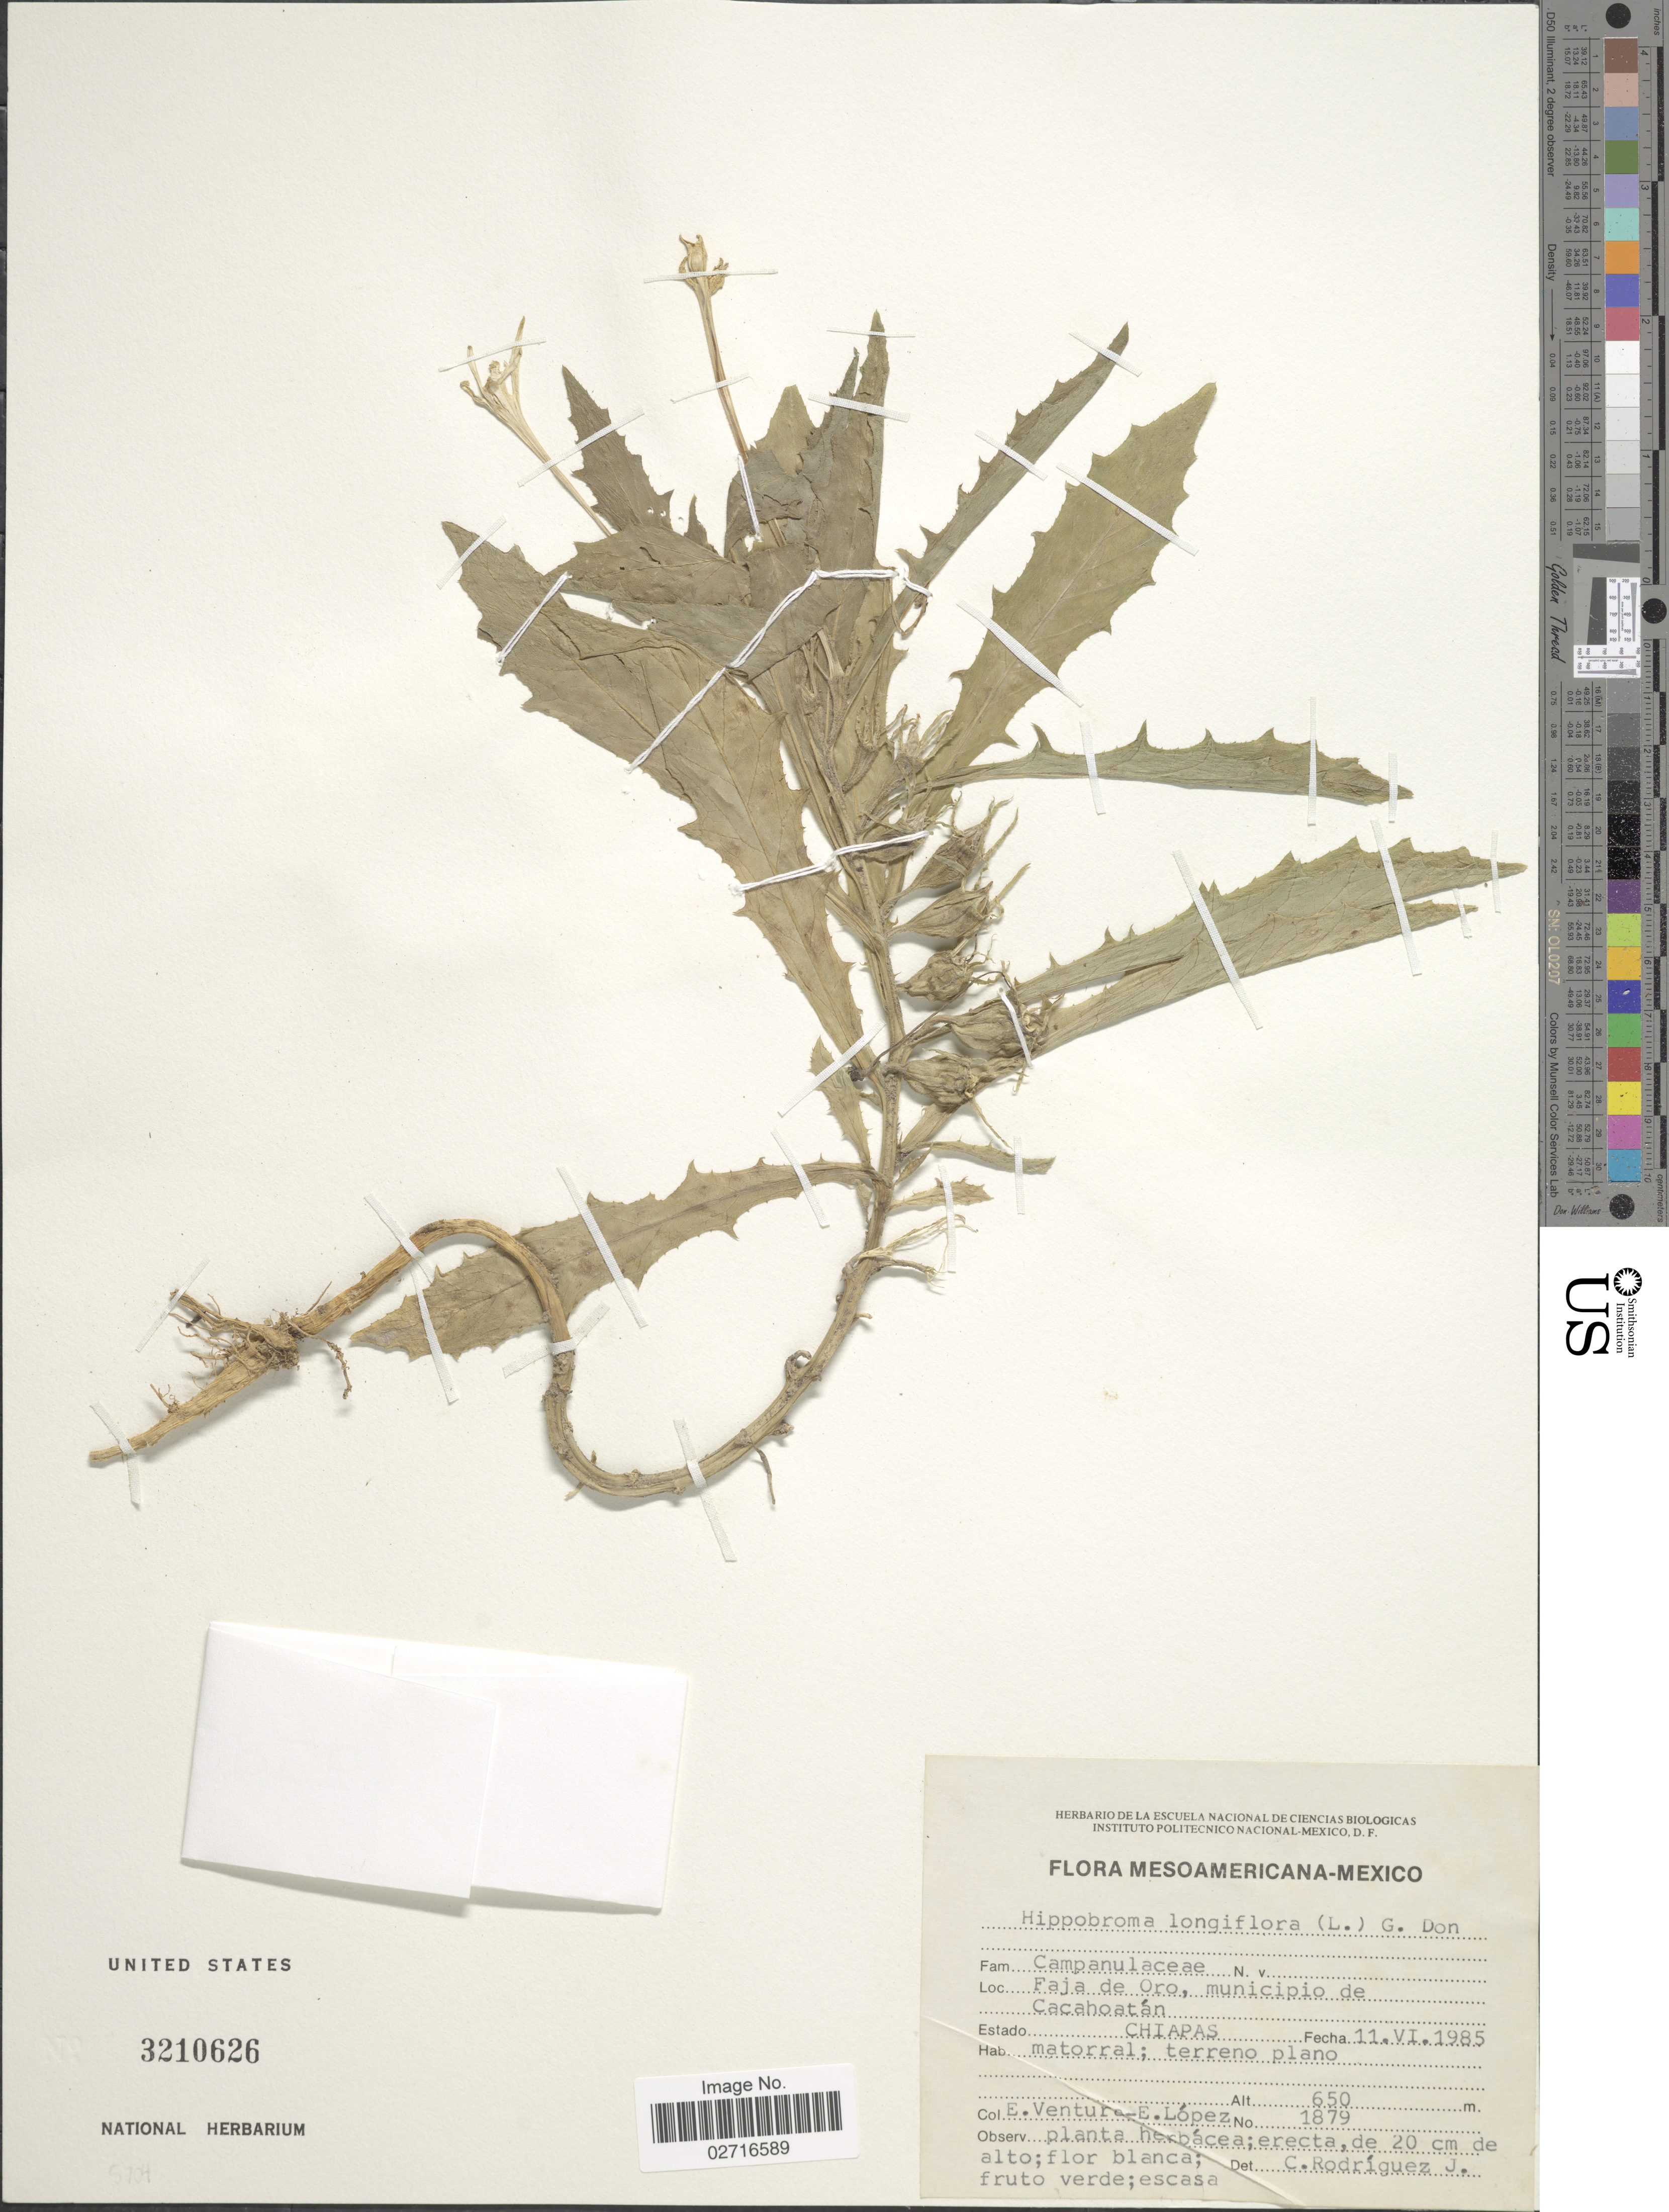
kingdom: Plantae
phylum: Tracheophyta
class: Magnoliopsida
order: Asterales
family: Campanulaceae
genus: Hippobroma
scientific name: Hippobroma longiflora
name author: (L.) G. Don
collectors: E. Ventura & E. López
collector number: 1879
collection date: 1985-06-11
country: Mexico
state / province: Chiapas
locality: Mesoamericana-Mexico, Faja de Oro, municipio de Cacahoatan.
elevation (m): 650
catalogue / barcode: US 3210626